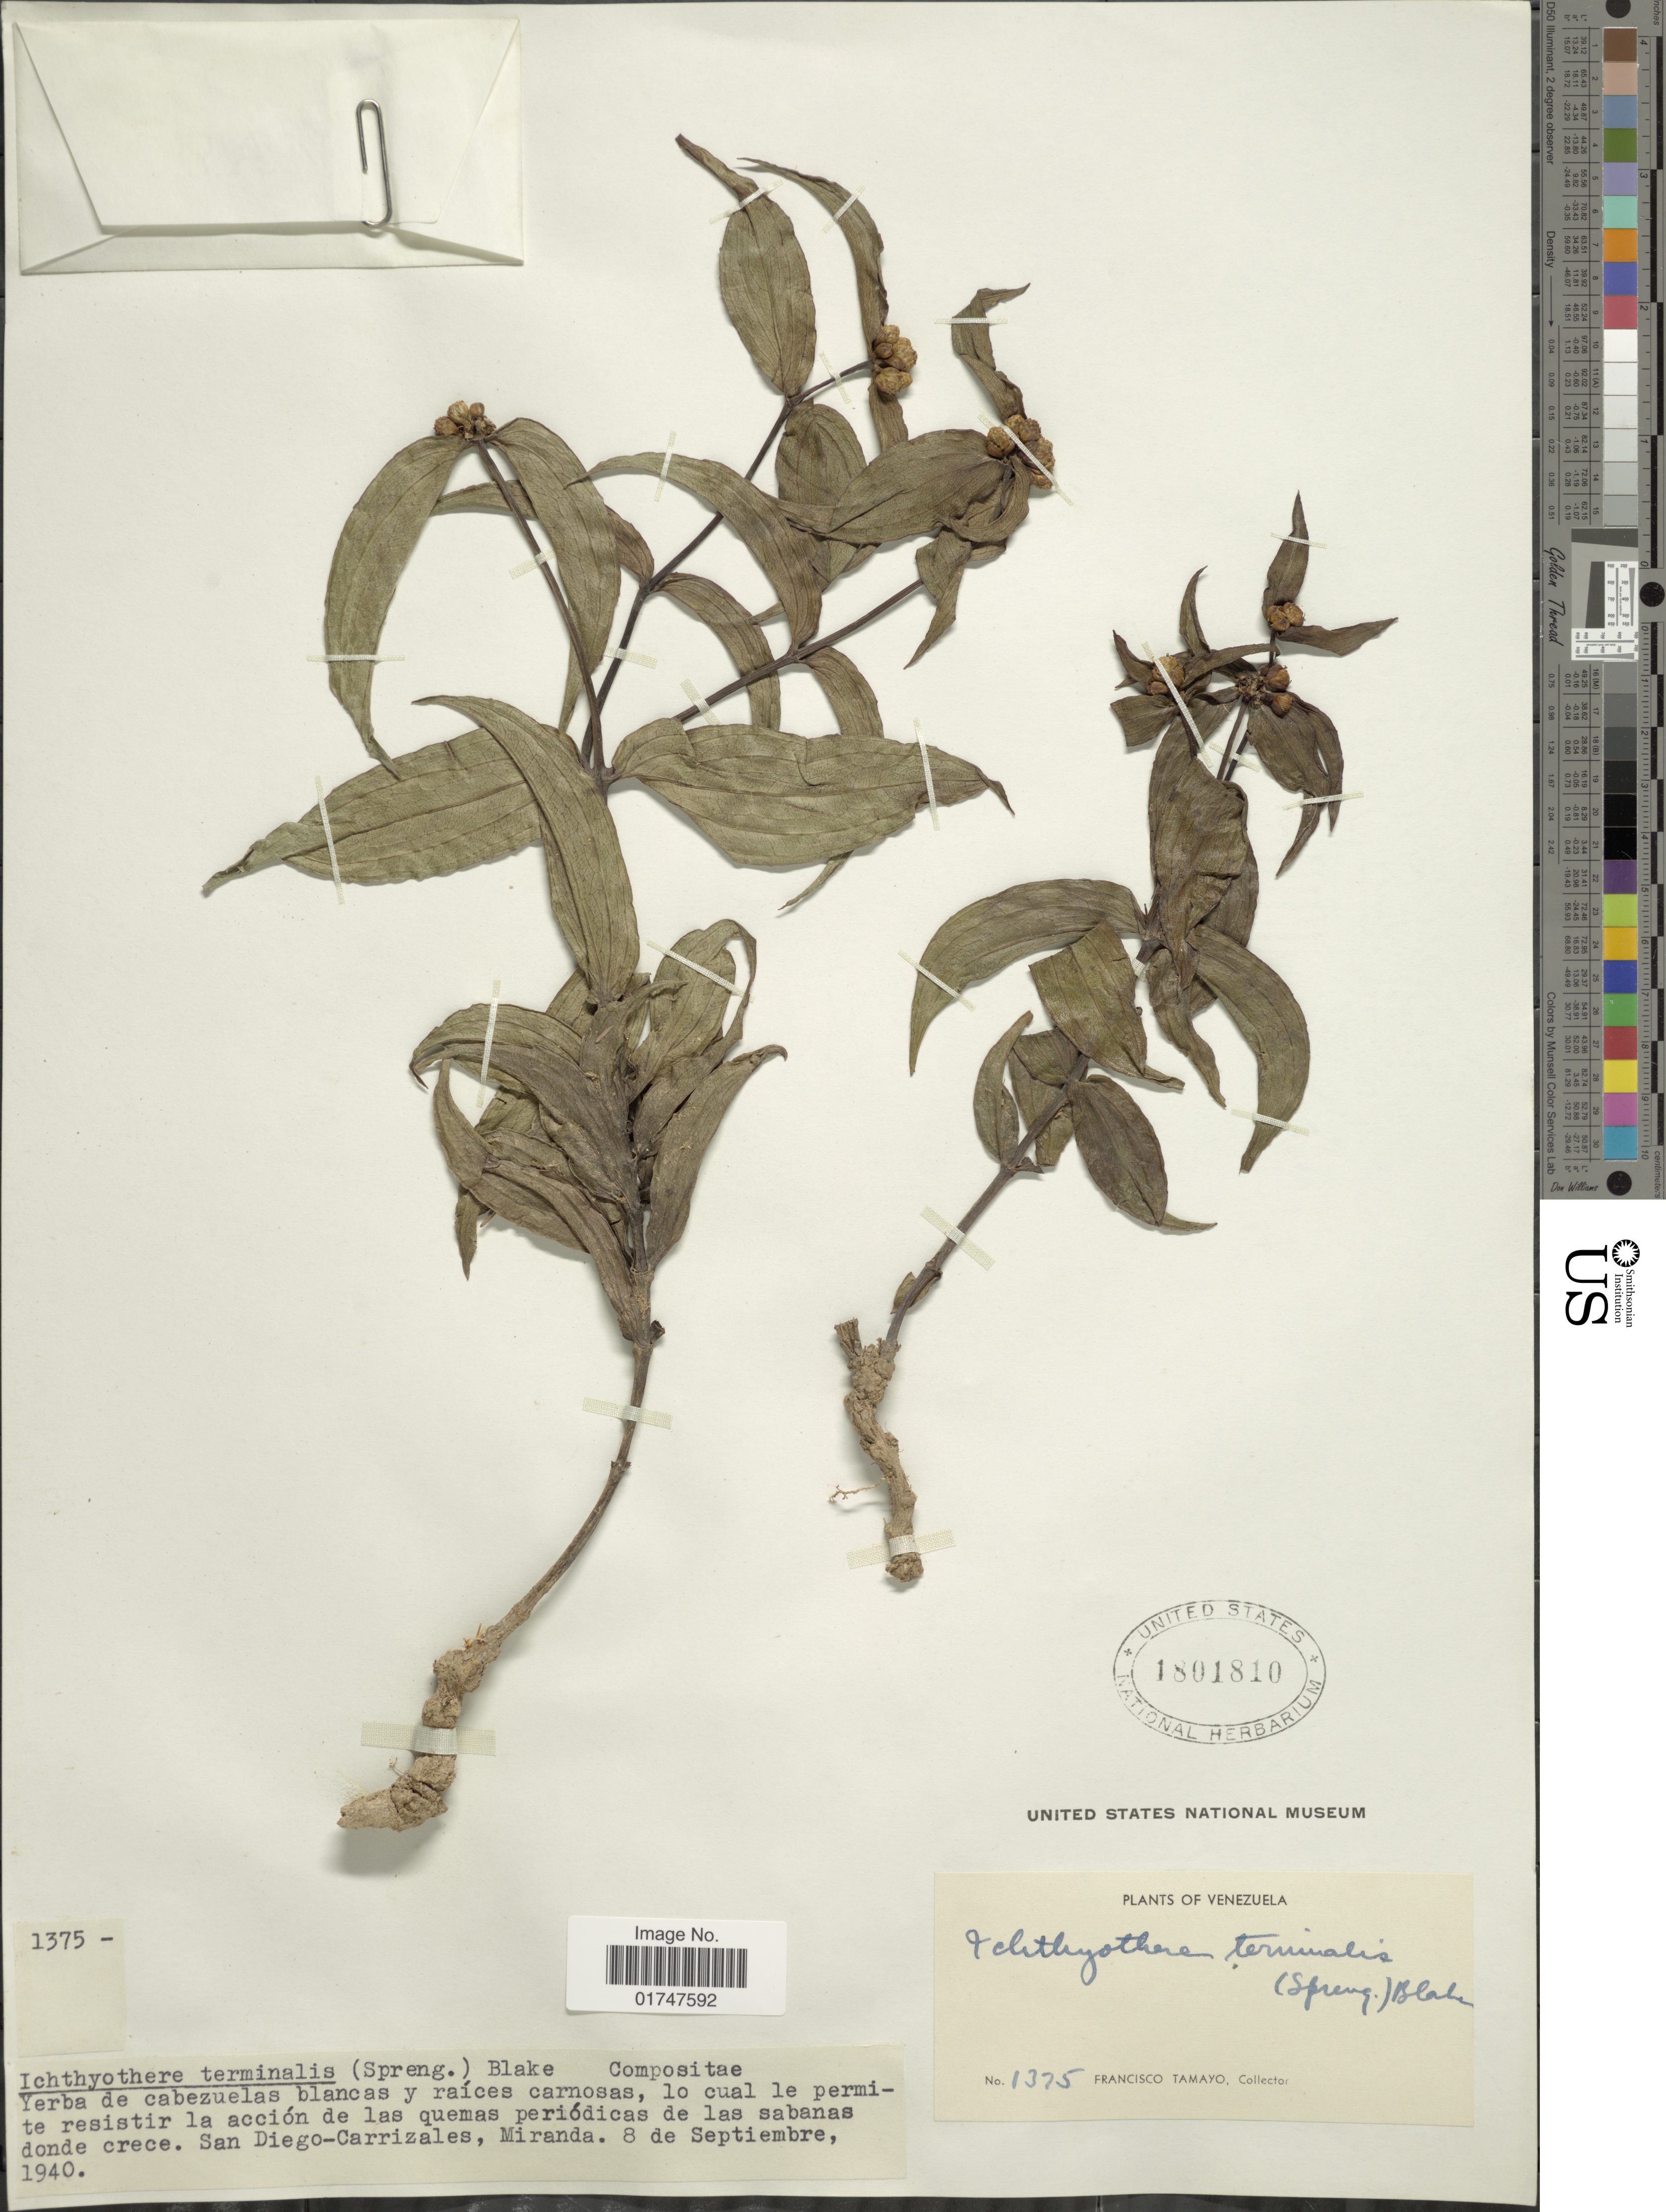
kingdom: Plantae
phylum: Tracheophyta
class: Magnoliopsida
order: Asterales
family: Asteraceae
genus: Ichthyothere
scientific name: Ichthyothere terminalis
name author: (Spreng.) S.F. Blake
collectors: F. Tamayo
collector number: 1375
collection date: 1940-09-08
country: Venezuela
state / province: Miranda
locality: San Diego-Carrizales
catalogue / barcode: US 1801810